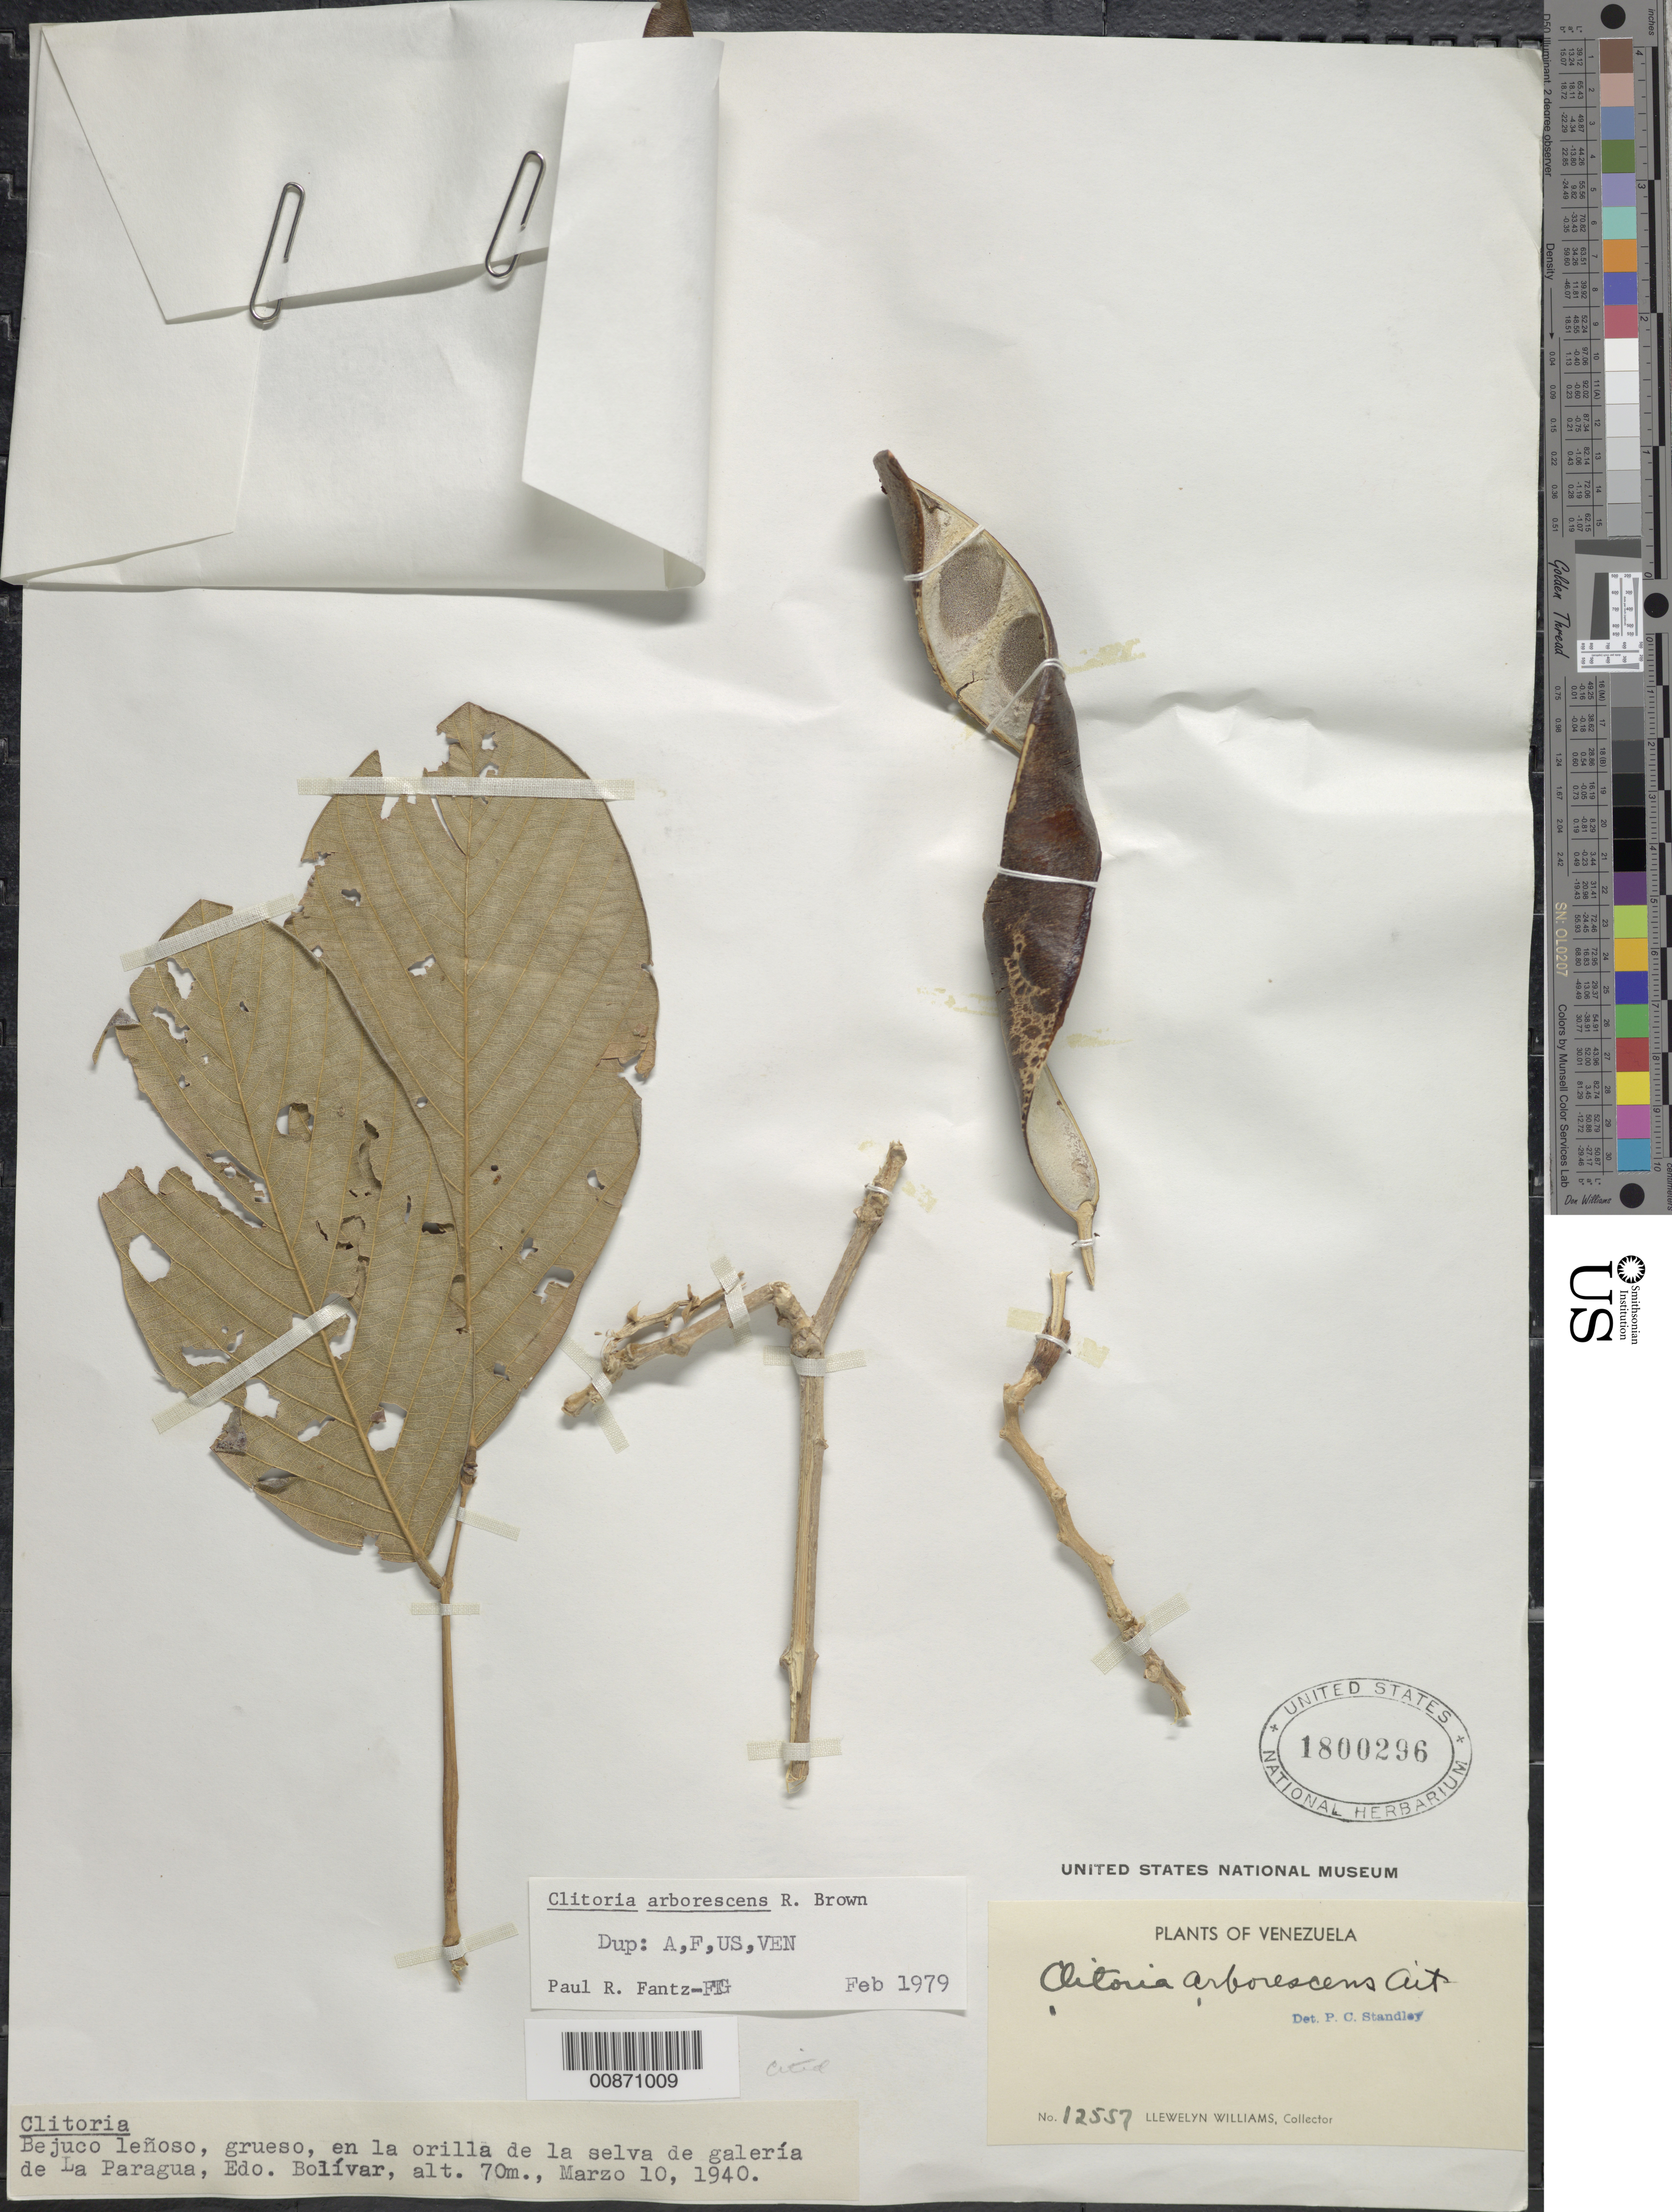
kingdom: Plantae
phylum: Tracheophyta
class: Magnoliopsida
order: Fabales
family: Fabaceae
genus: Clitoria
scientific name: Clitoria arborescens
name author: R. Br.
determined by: Fantz, P. R., (FLAS), University of Florida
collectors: Ll. Williams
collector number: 12557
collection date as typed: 10-Mar-40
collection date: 1940-03-10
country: Venezuela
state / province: Bolívar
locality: La Paragua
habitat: Orilla de la selva de galeria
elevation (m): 70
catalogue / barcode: US 1800296